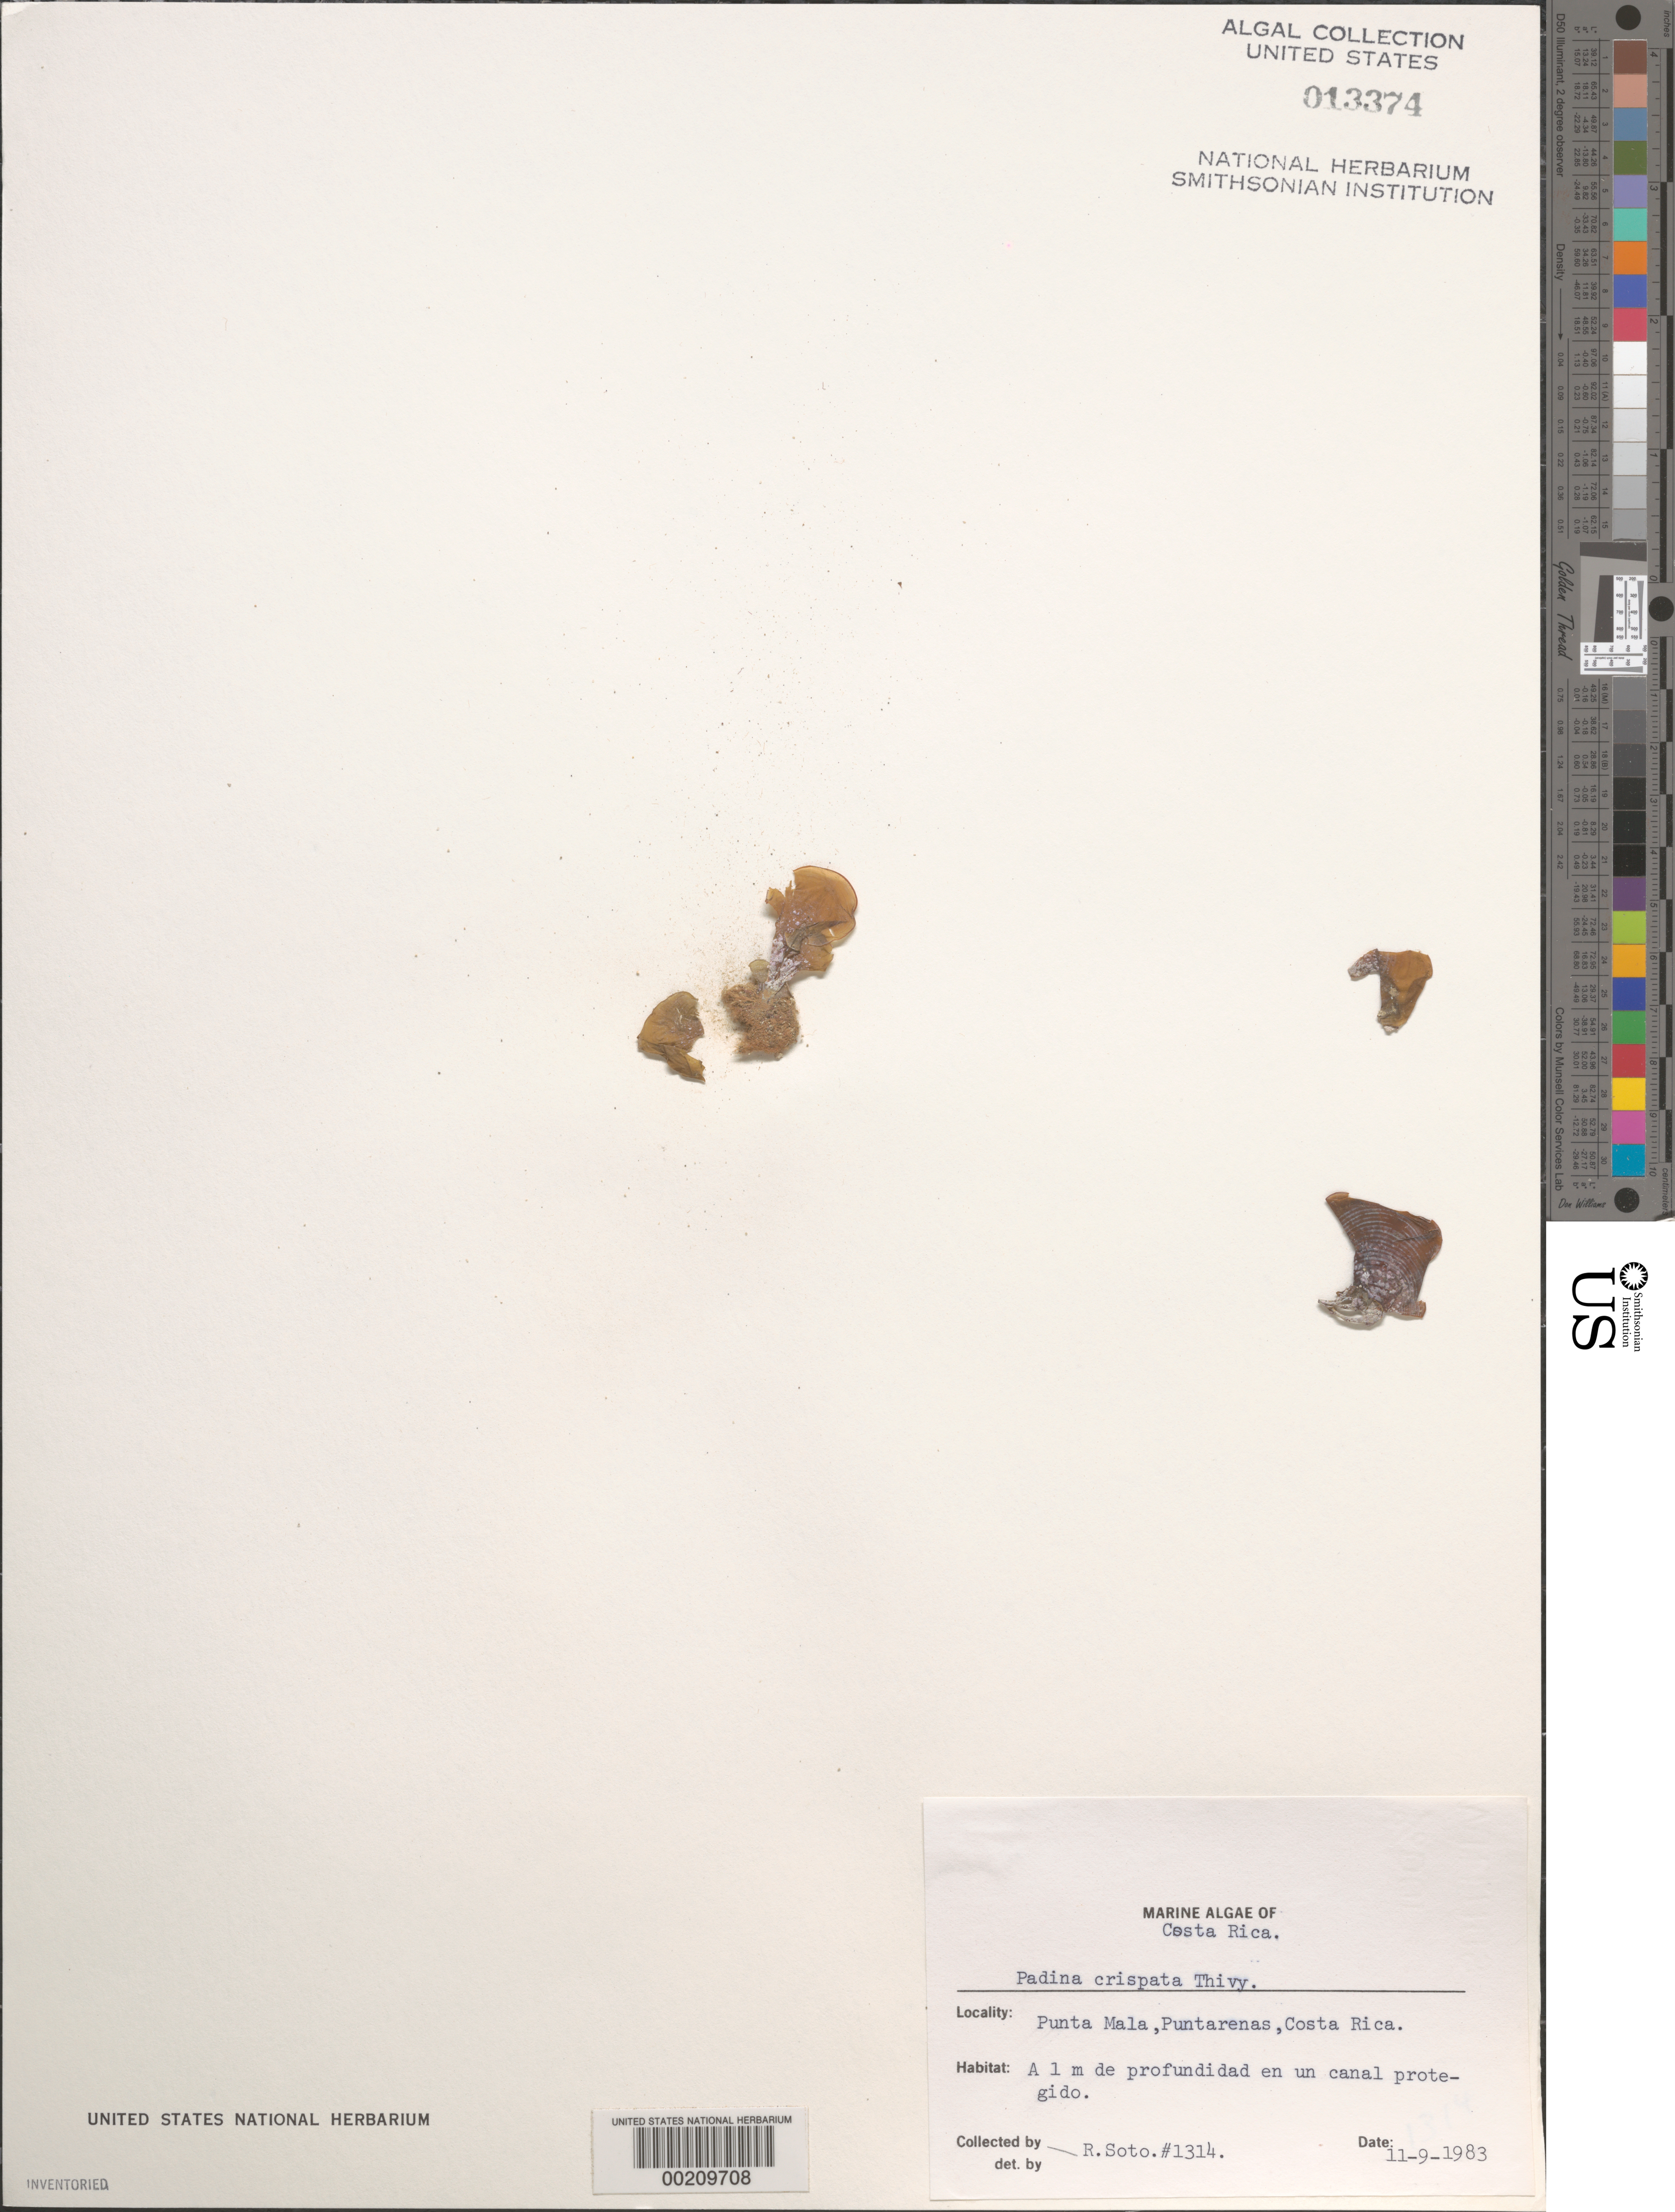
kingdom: Chromista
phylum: Ochrophyta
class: Phaeophyceae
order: Dictyotales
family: Dictyotaceae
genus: Padina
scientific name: Padina crispata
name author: Thivy in W.R. Taylor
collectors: R. Soto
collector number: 1314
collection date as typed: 11 Sep 1983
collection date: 1983-09-11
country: Costa Rica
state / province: Puntarenas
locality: Punta mala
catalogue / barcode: US 13374